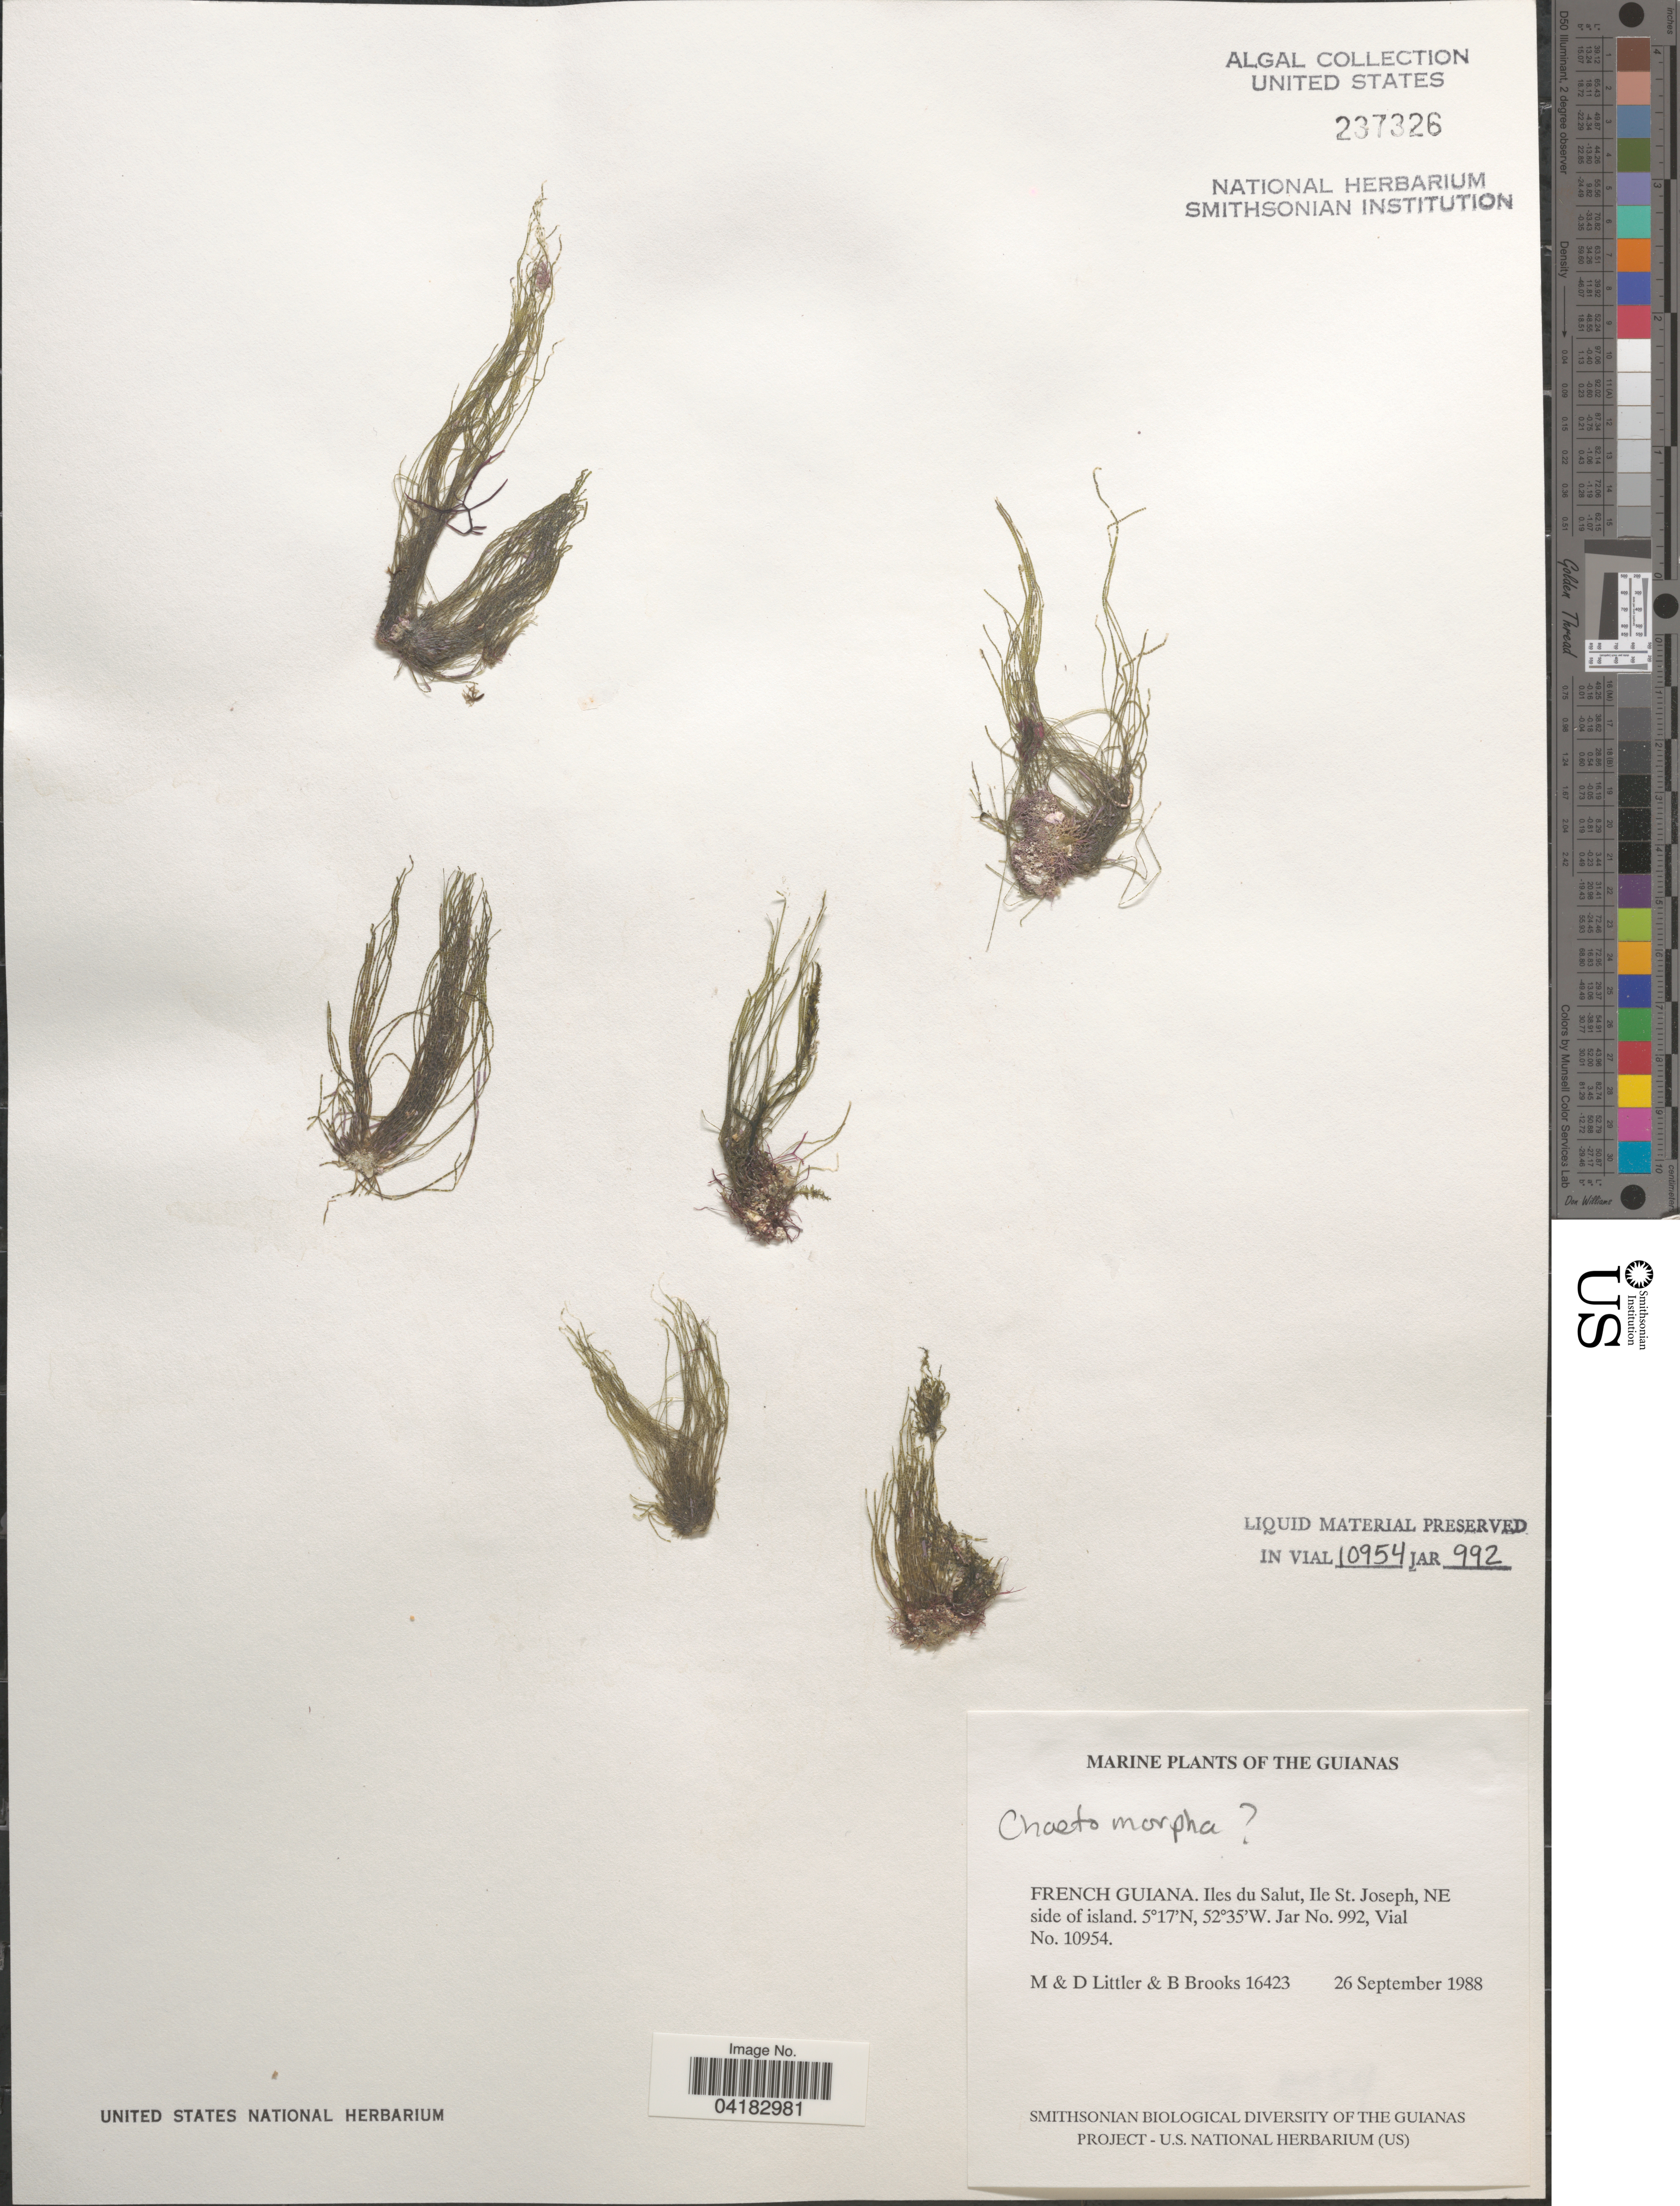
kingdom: Plantae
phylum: Chlorophyta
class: Ulvophyceae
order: Cladophorales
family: Cladophoraceae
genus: Chaetomorpha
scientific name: Chaetomorpha sp.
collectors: M. Littler, D. S. Littler & B. Brooks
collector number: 16423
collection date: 1988-09-26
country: French Guiana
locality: The Guianas. Iles du Salut, Ile St. Joseph, NE side of island.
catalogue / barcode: US 237326